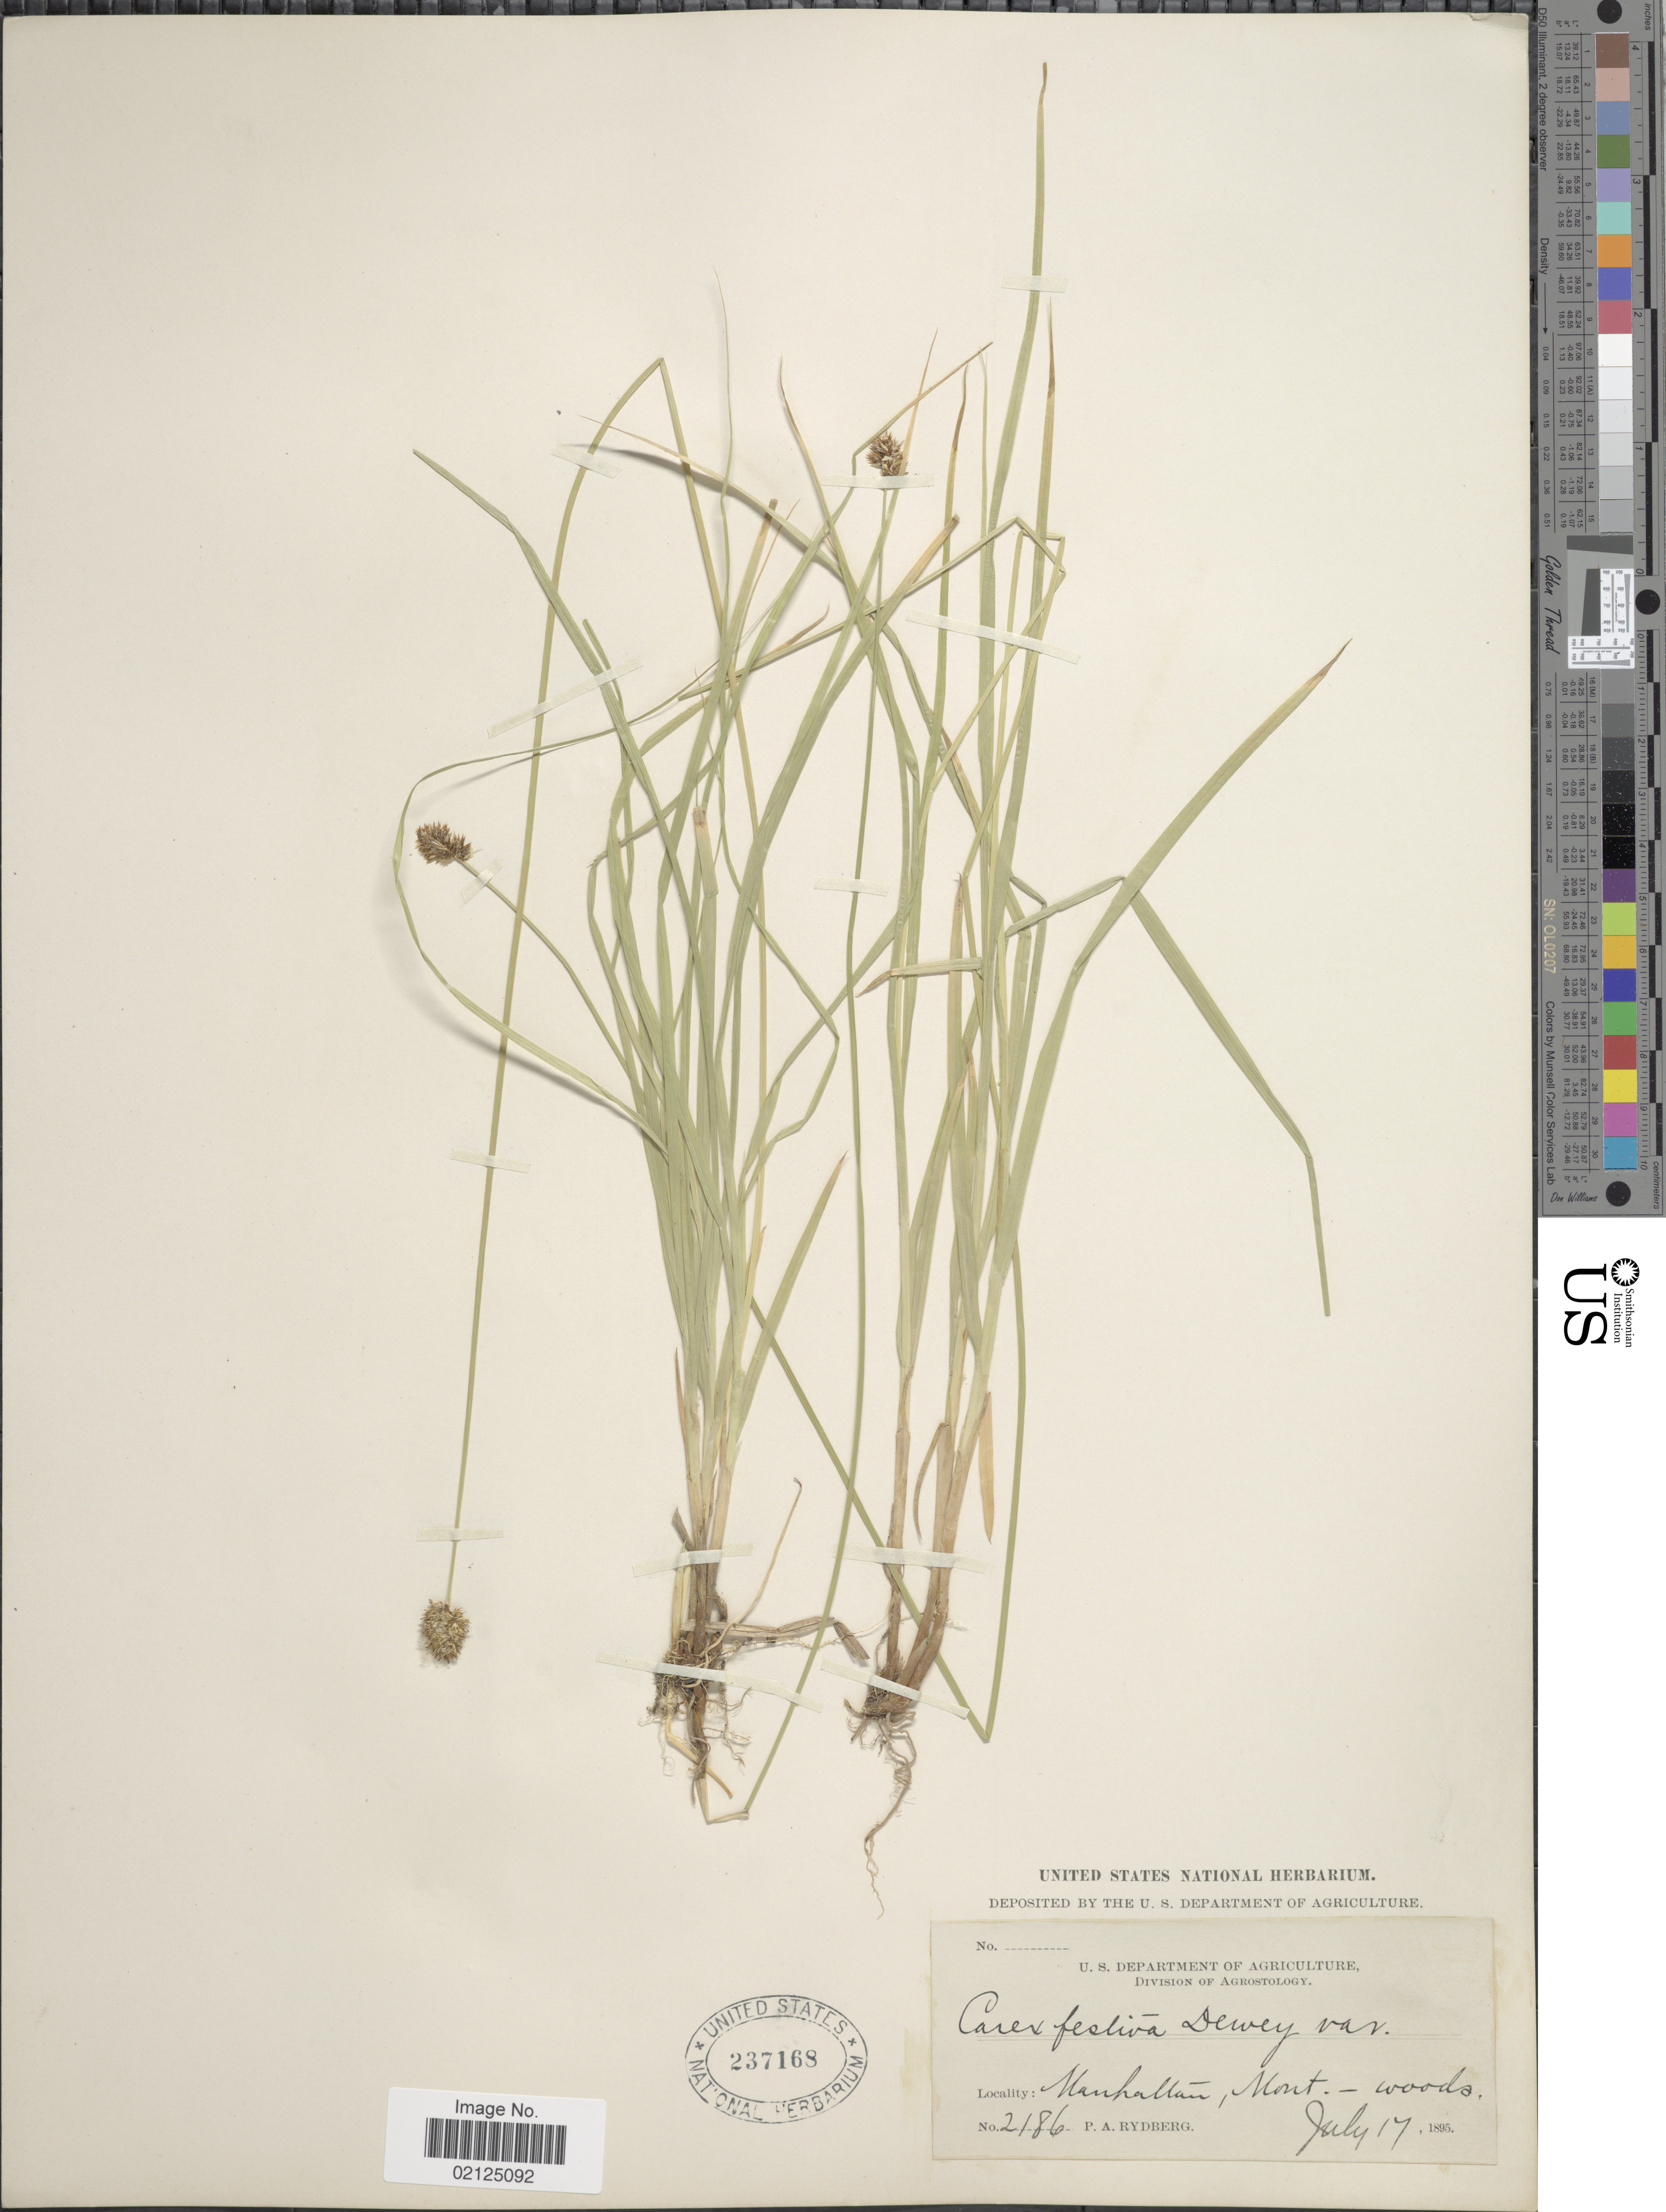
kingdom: Plantae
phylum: Tracheophyta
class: Liliopsida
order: Poales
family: Cyperaceae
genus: Carex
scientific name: Carex microptera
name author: Mack.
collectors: P. A. Rydberg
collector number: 2186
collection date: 1895-07-17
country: United States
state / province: Montana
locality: Manhatten - woods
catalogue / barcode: US 237168